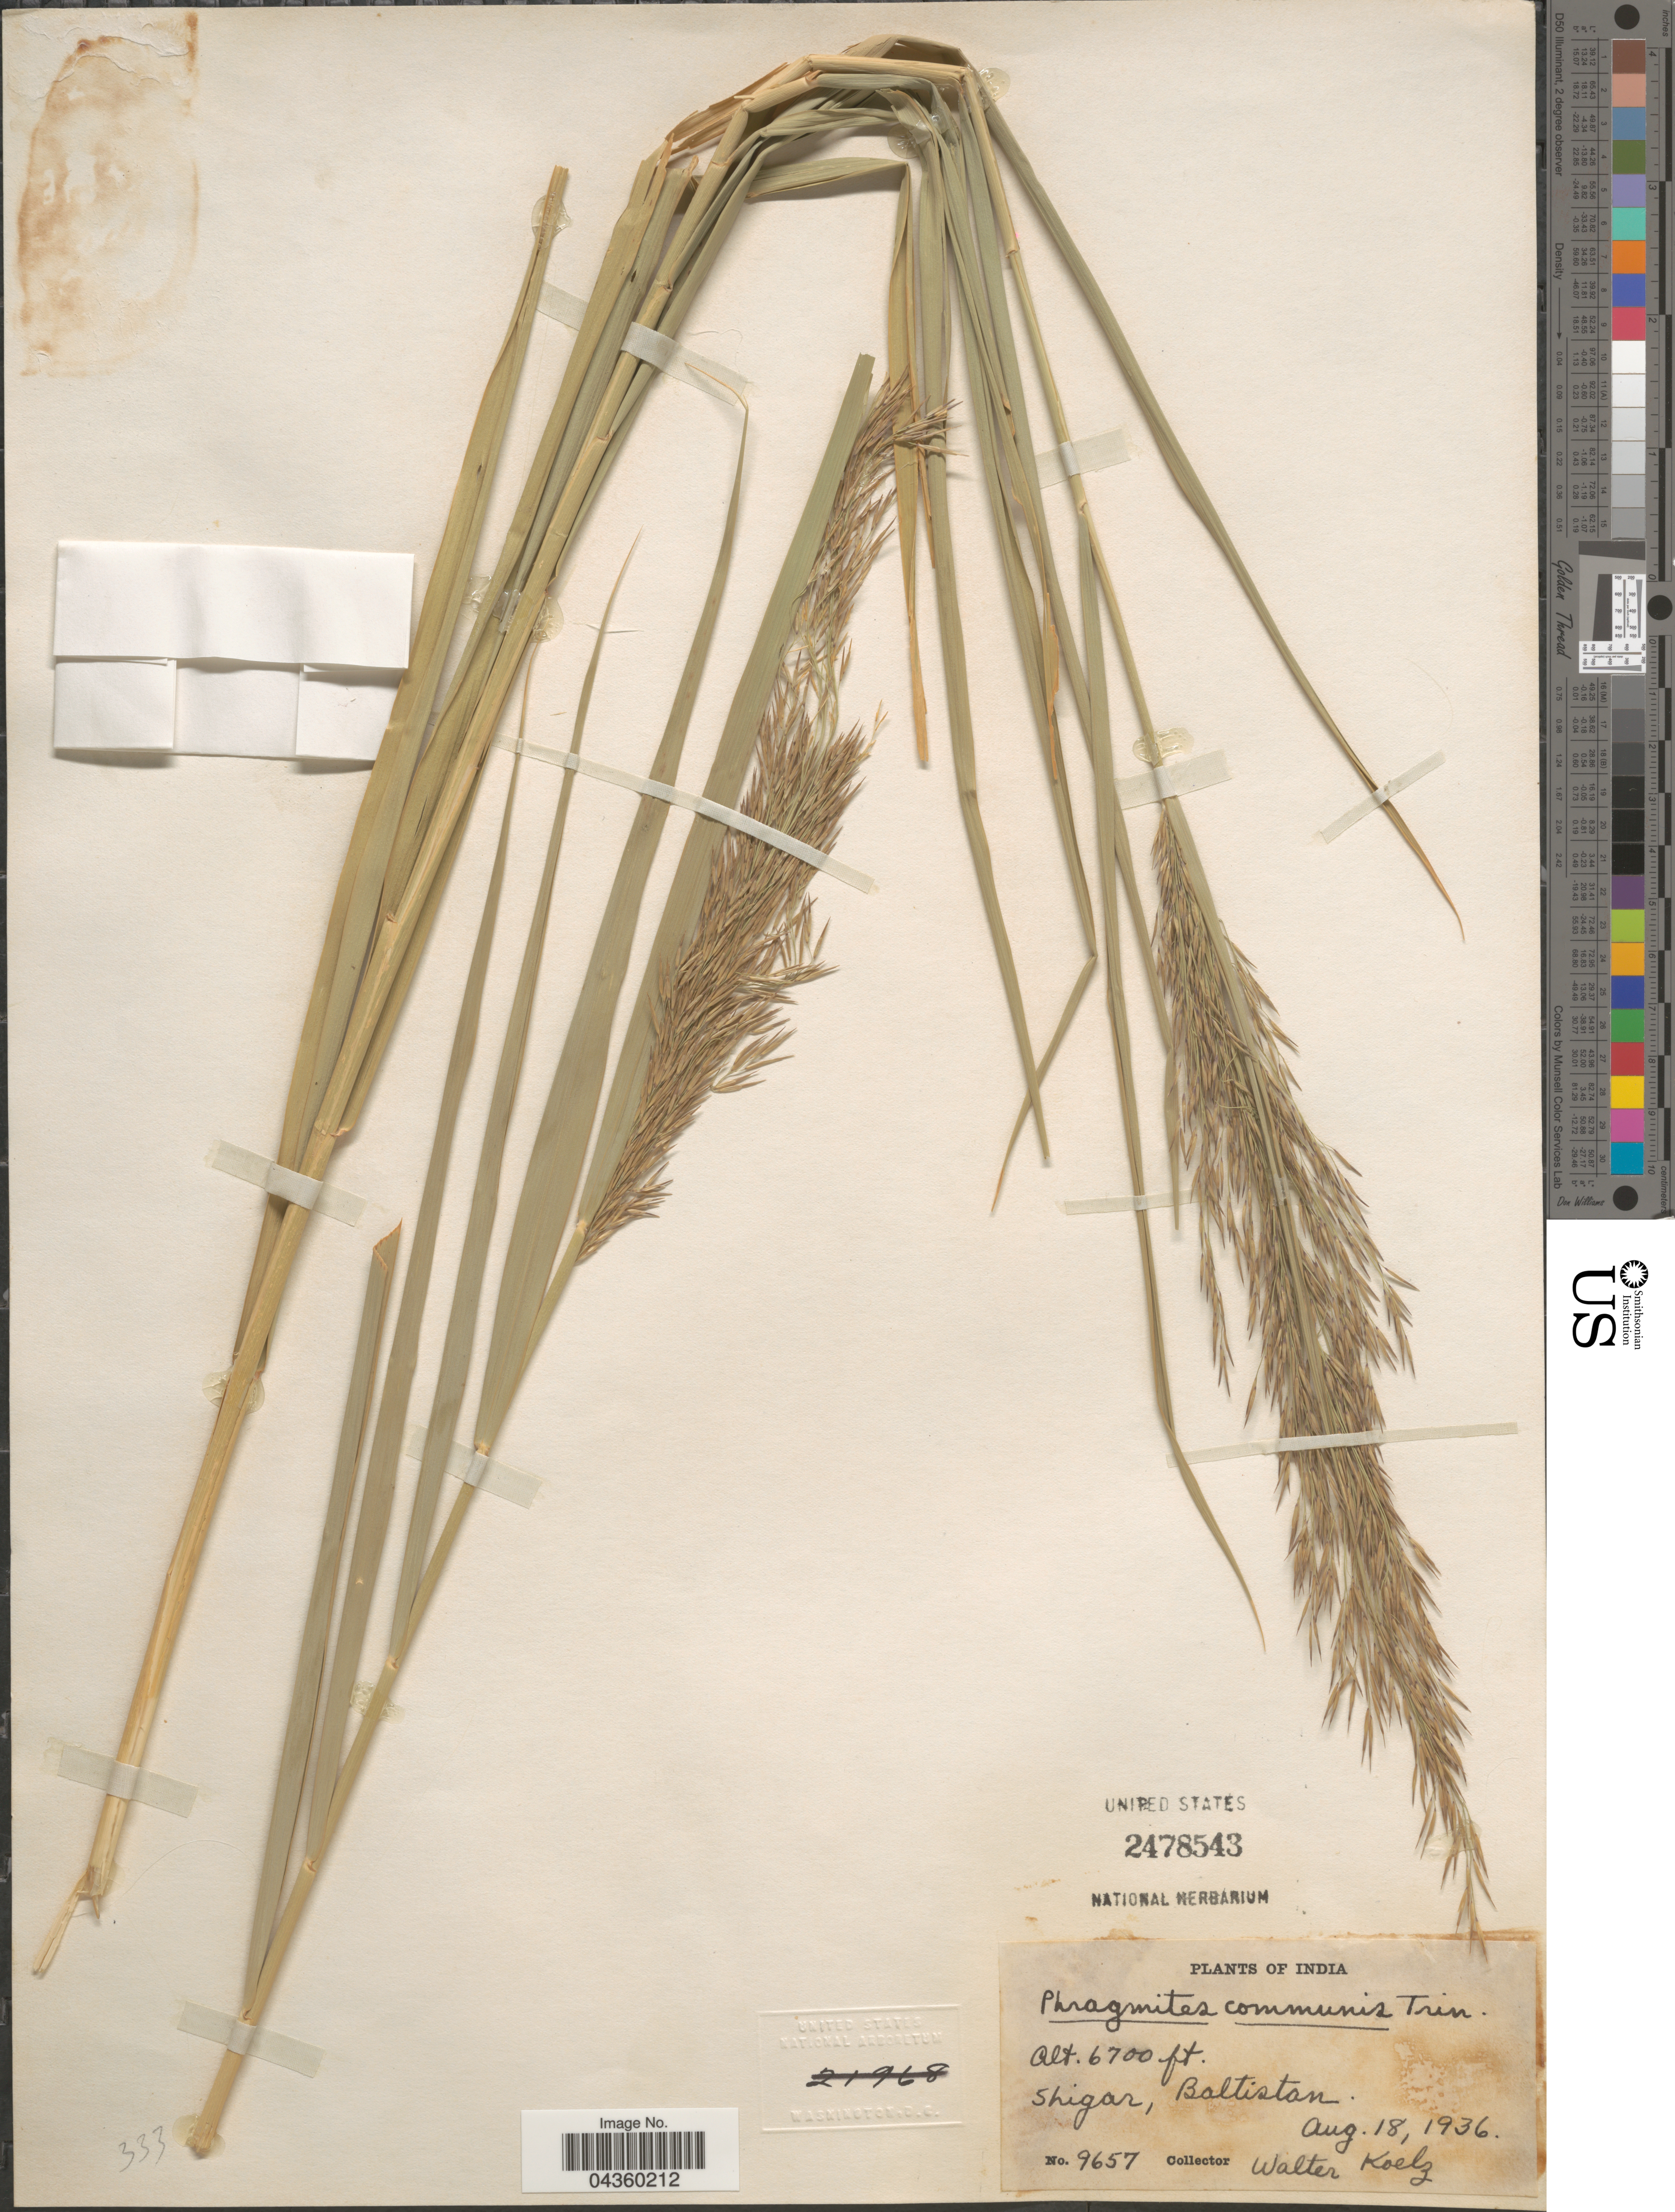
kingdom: Plantae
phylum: Tracheophyta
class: Liliopsida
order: Poales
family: Poaceae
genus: Phragmites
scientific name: Phragmites australis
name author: (Cav.) Trin. ex Steud.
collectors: W. N. Koelz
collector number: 9657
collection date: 1936-08-18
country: Pakistan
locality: Shigar, Baltistan.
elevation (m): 2042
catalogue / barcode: US 2478543